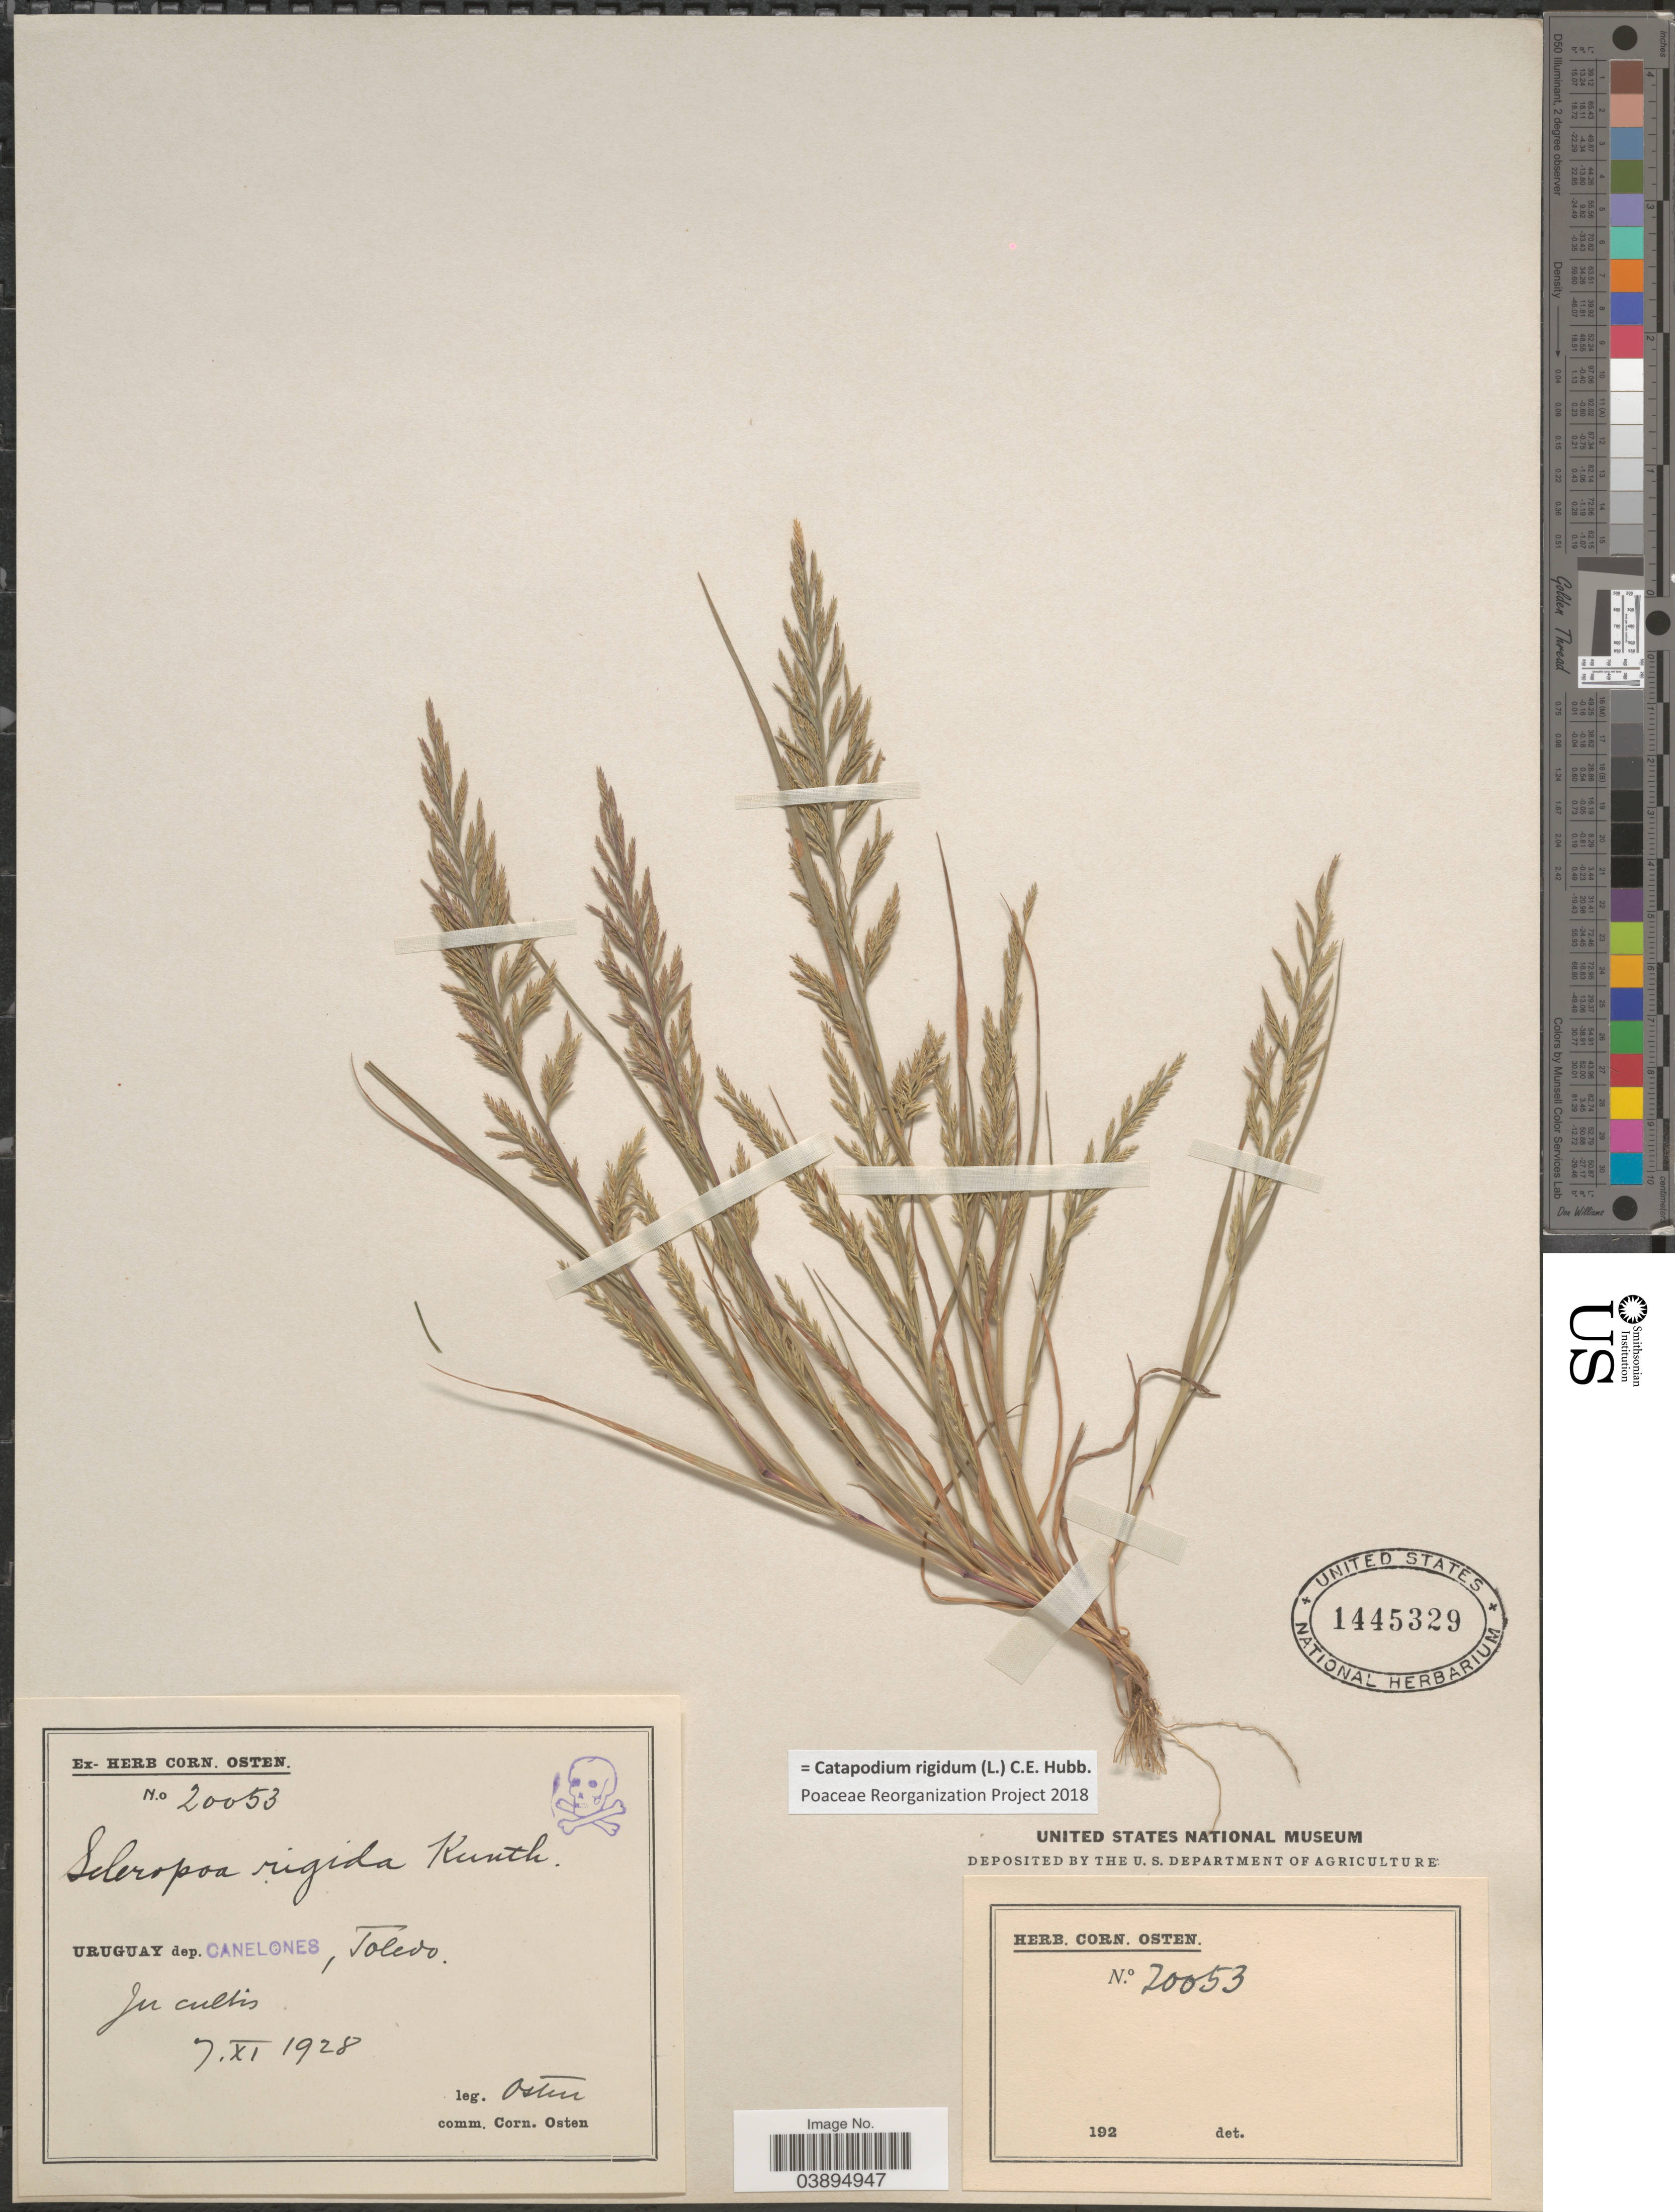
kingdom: Plantae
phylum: Tracheophyta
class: Liliopsida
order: Poales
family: Poaceae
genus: Catapodium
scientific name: Catapodium rigidum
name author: (L.) C.E. Hubb.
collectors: C. Osten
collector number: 20053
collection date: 1828-11-07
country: Uruguay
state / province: Canelones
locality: Dep. Canelones, Toledo. In cultis.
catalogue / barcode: US 1445329